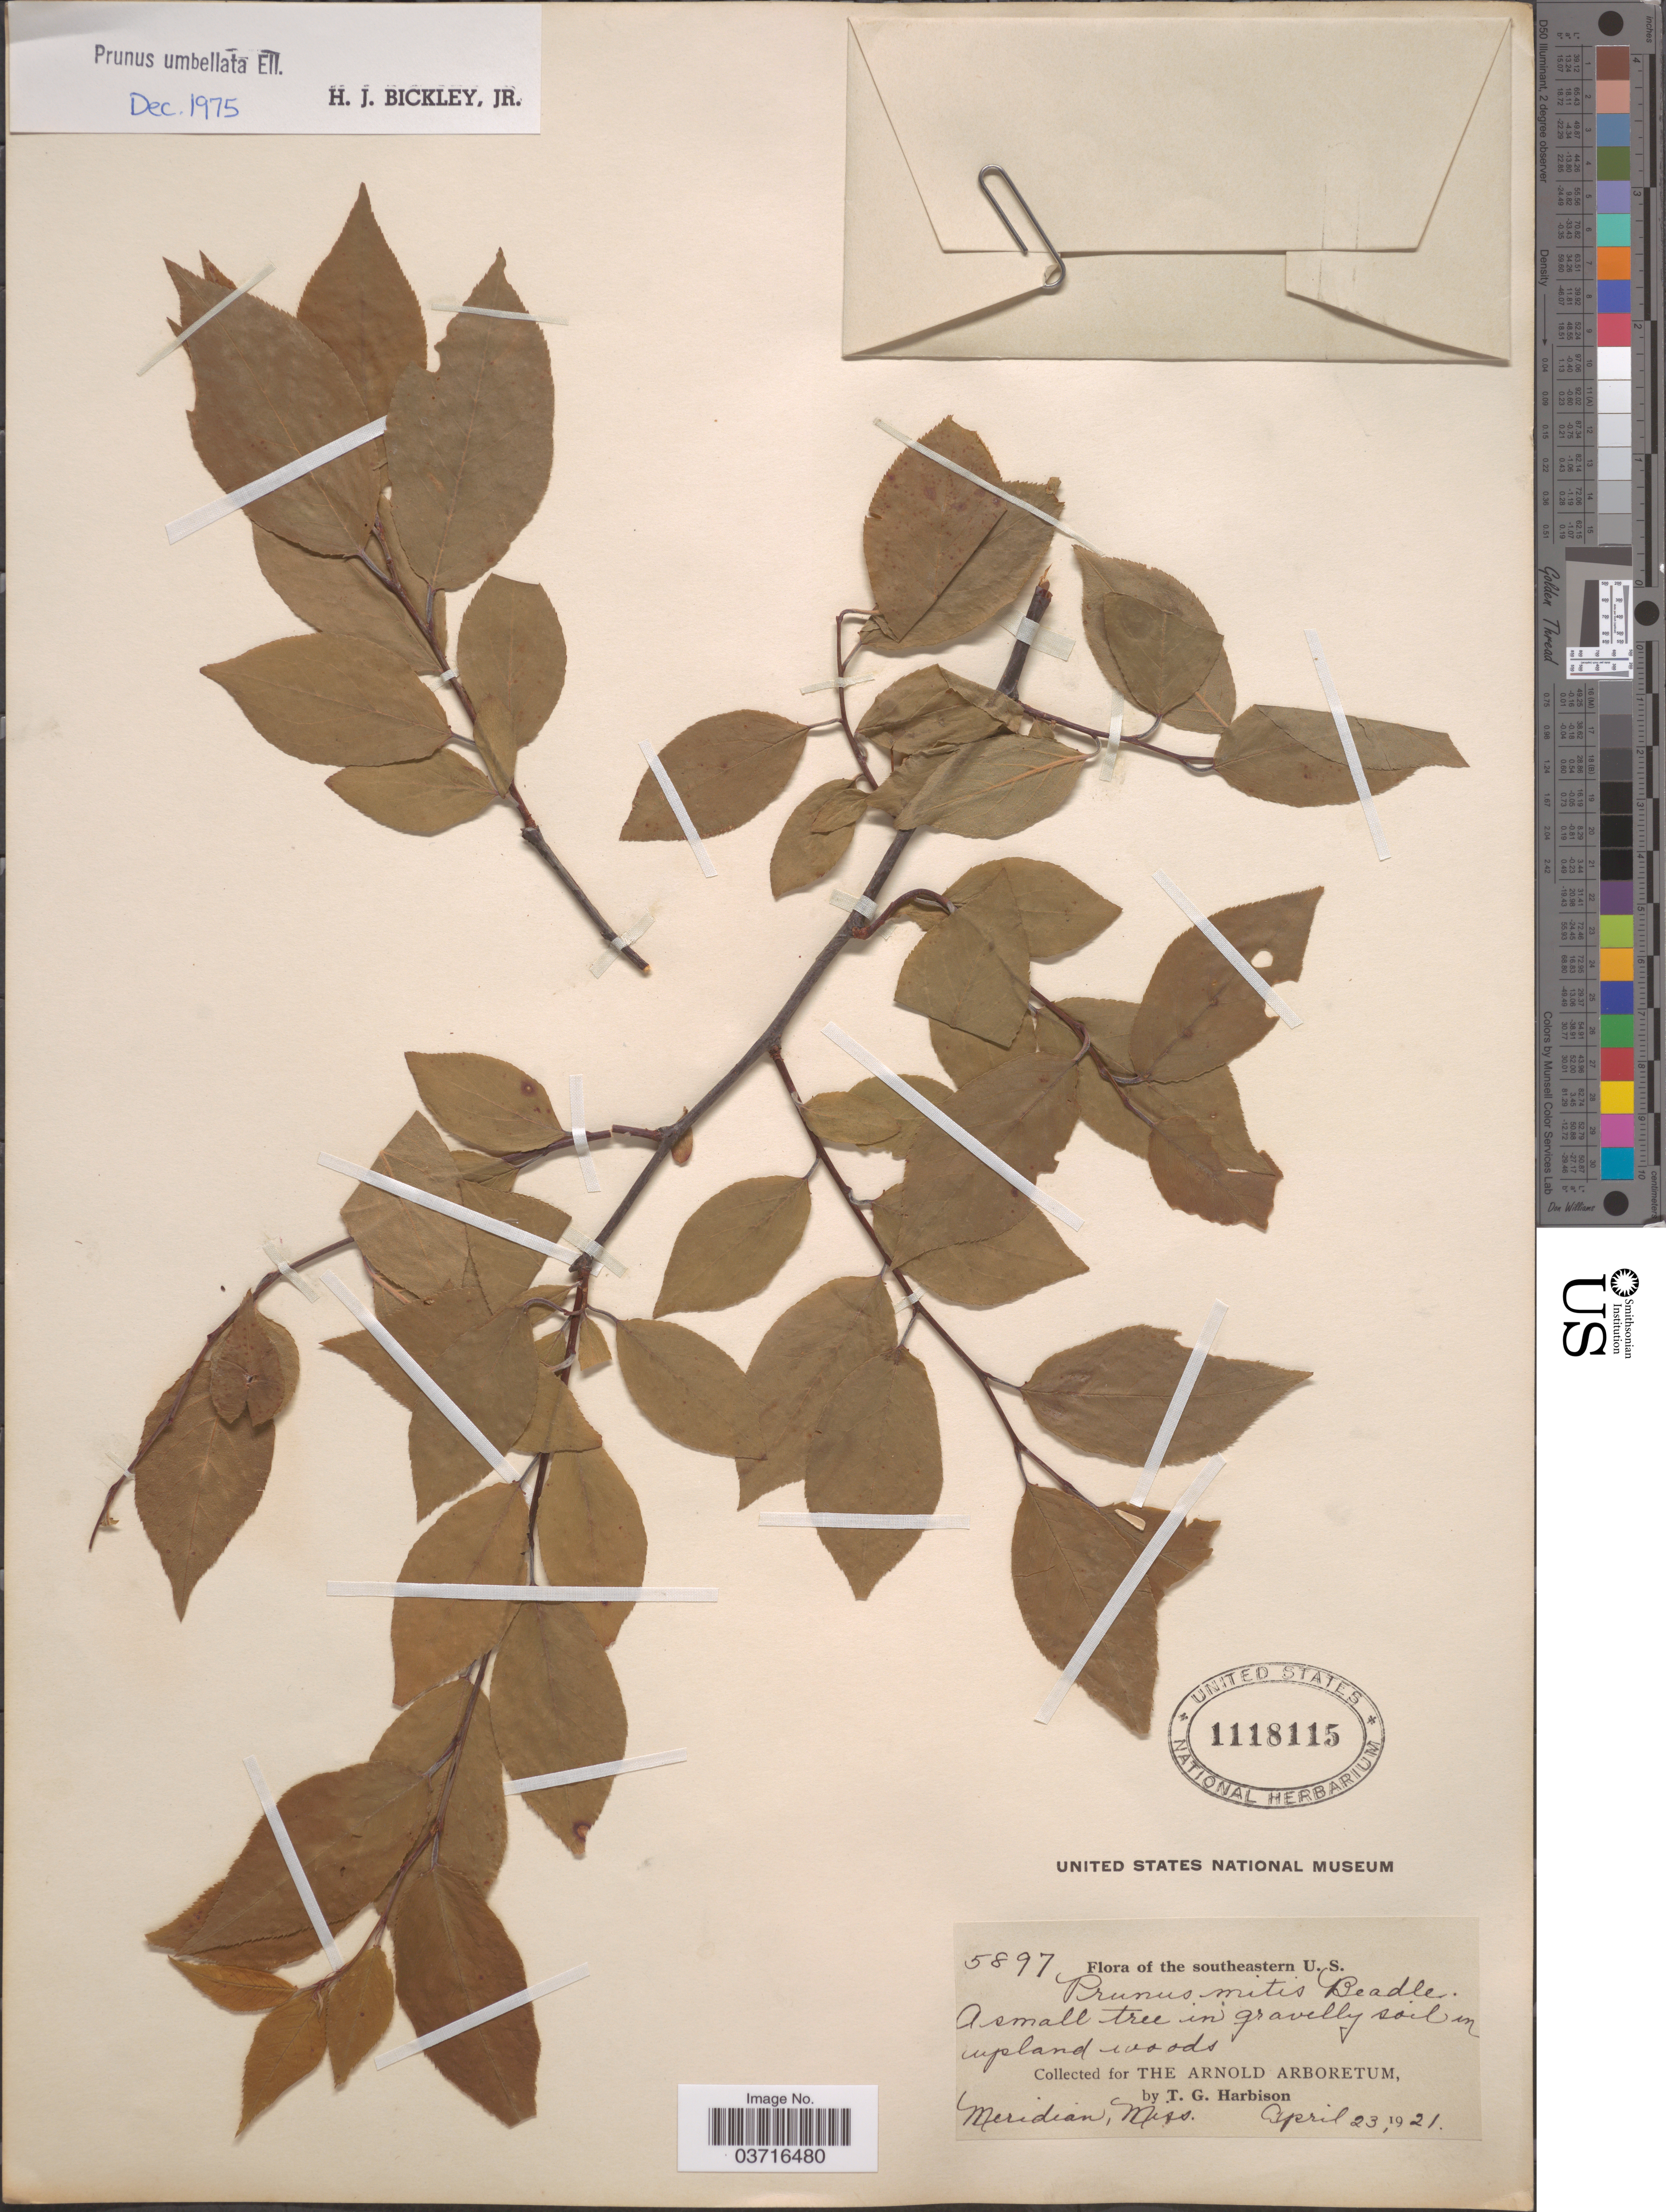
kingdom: Plantae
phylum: Tracheophyta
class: Magnoliopsida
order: Rosales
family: Rosaceae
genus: Prunus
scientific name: Prunus umbellata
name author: Elliott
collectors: T. Harbison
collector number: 5897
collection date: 1921-04-23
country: United States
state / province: Mississippi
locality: Southeastern U. S. Meridian.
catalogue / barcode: US 1118115